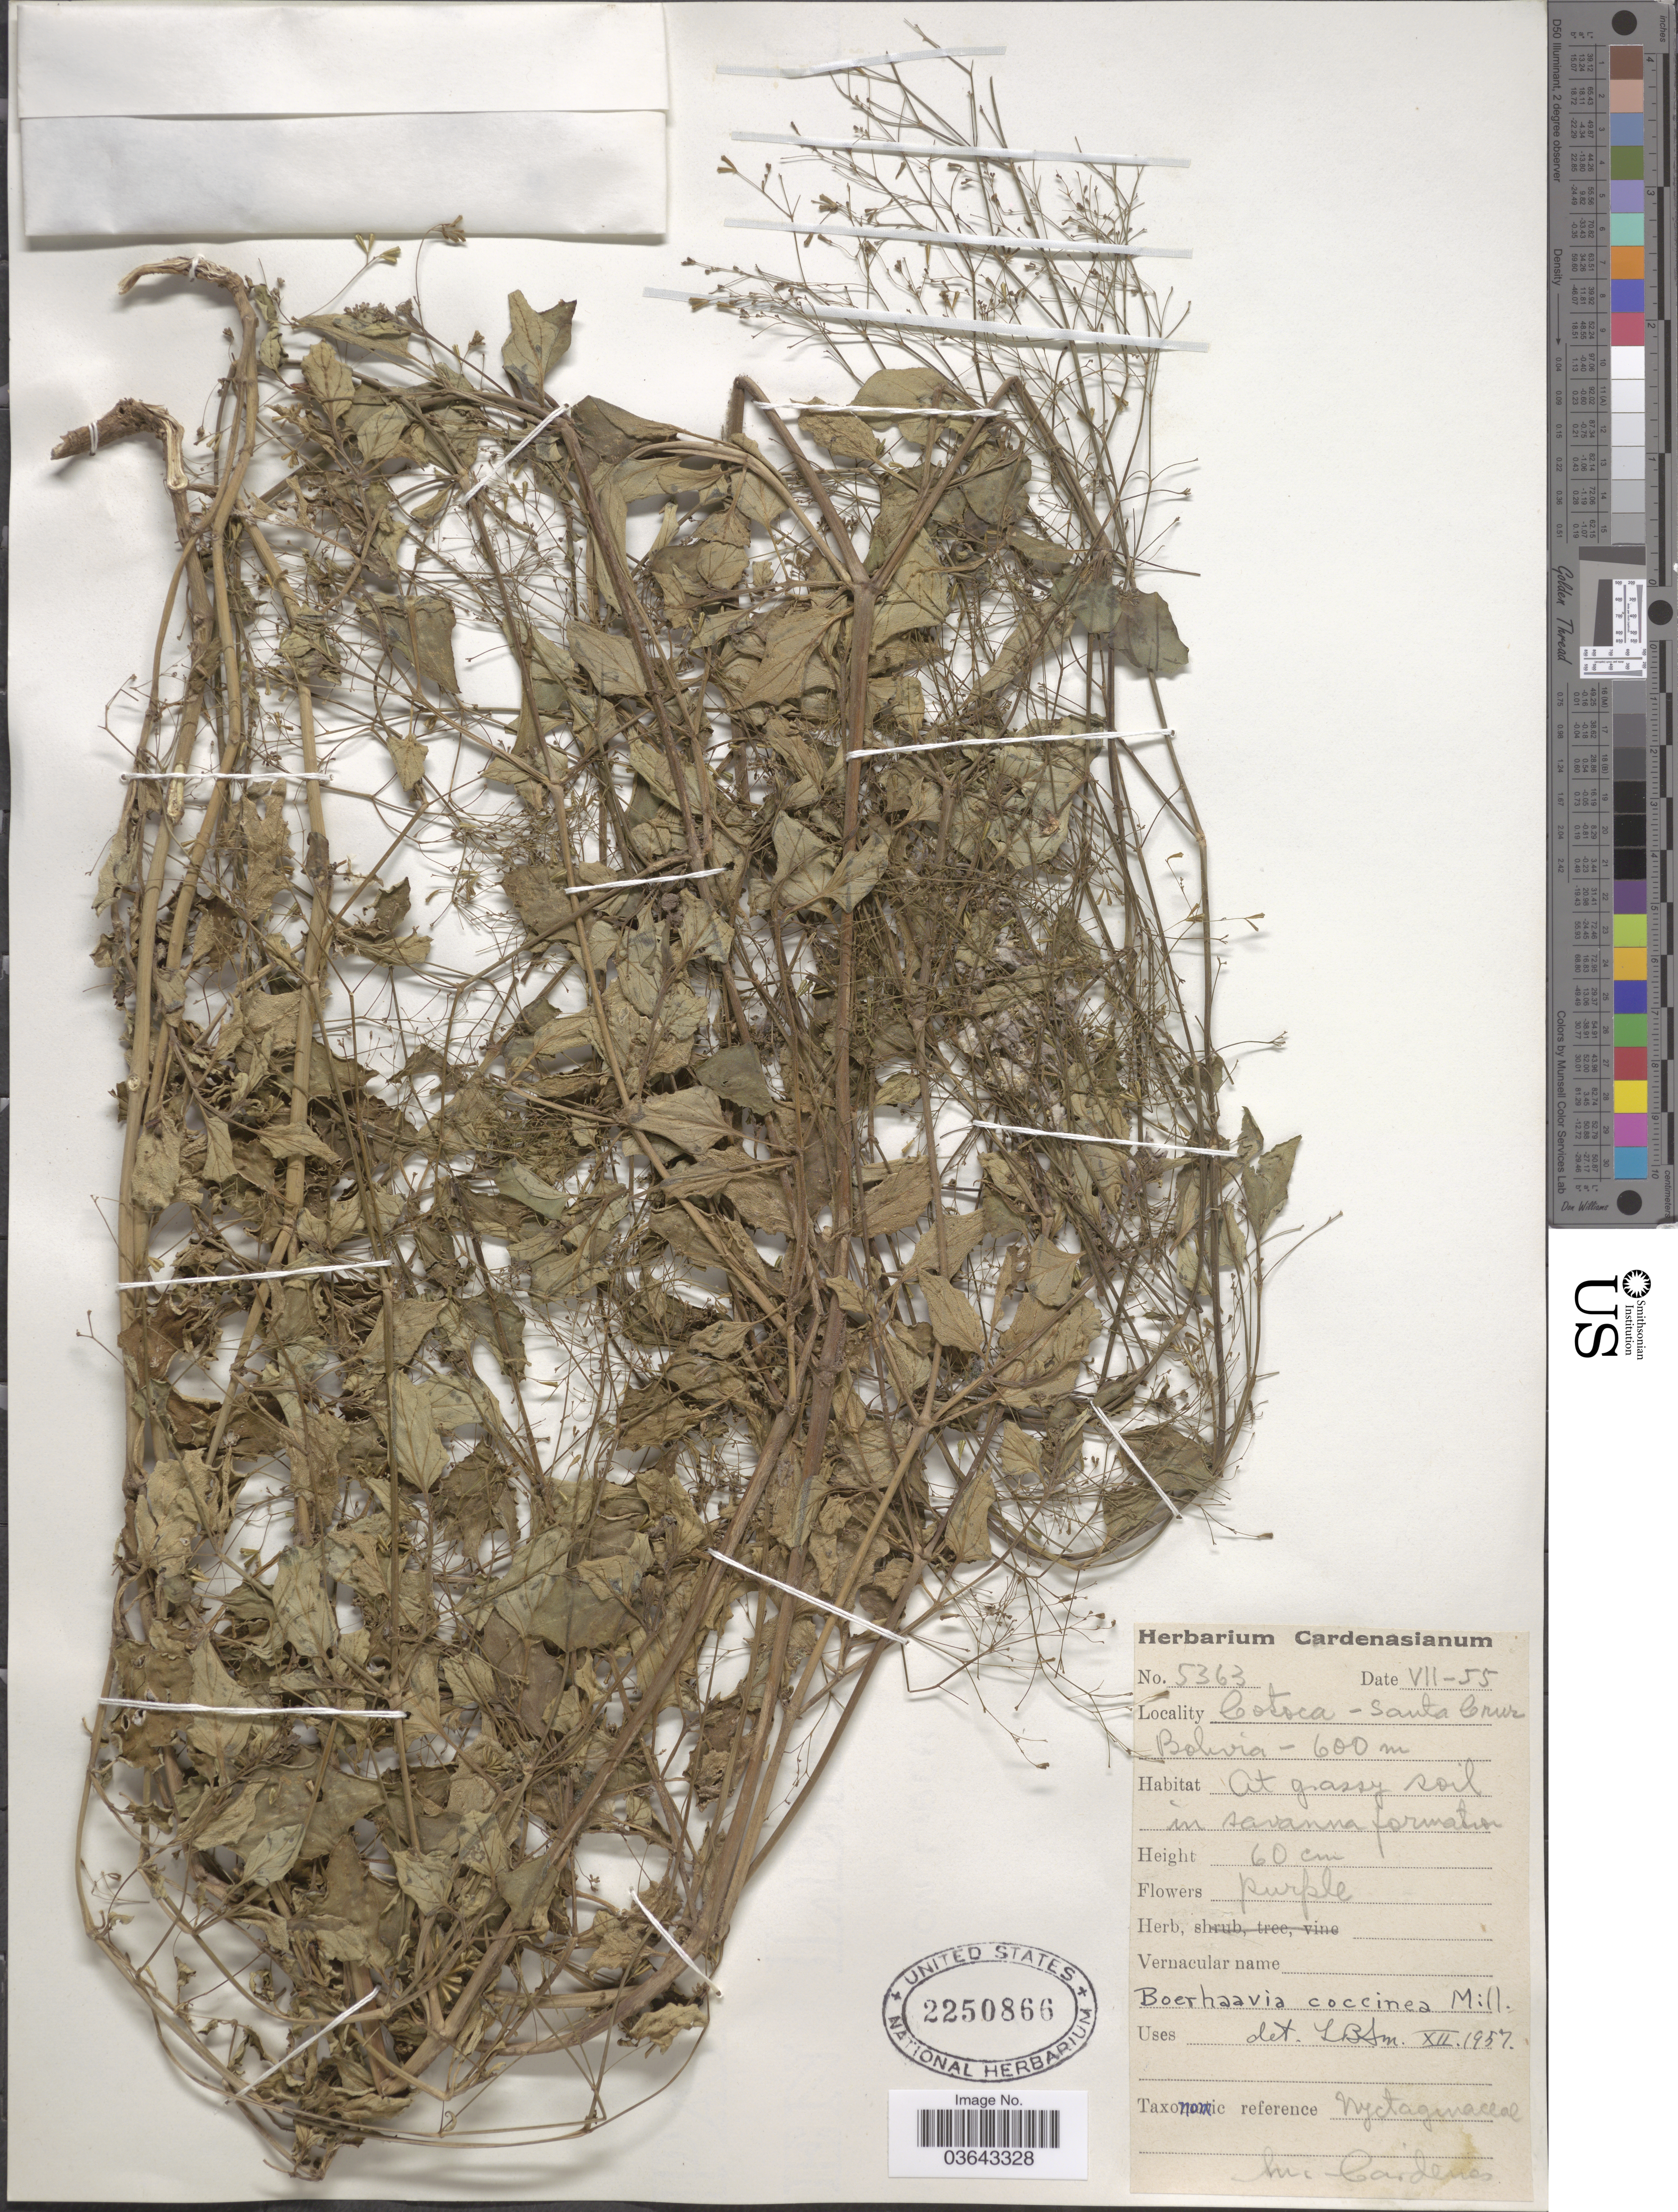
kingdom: Plantae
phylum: Tracheophyta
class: Magnoliopsida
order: Caryophyllales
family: Nyctaginaceae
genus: Boerhavia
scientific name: Boerhavia diffusa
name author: L.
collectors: M. Cárdenas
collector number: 5363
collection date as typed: Transcribed d/m/y: /7/55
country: Bolivia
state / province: Santa Cruz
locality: Cotoca.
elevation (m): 600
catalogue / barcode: US 2250866